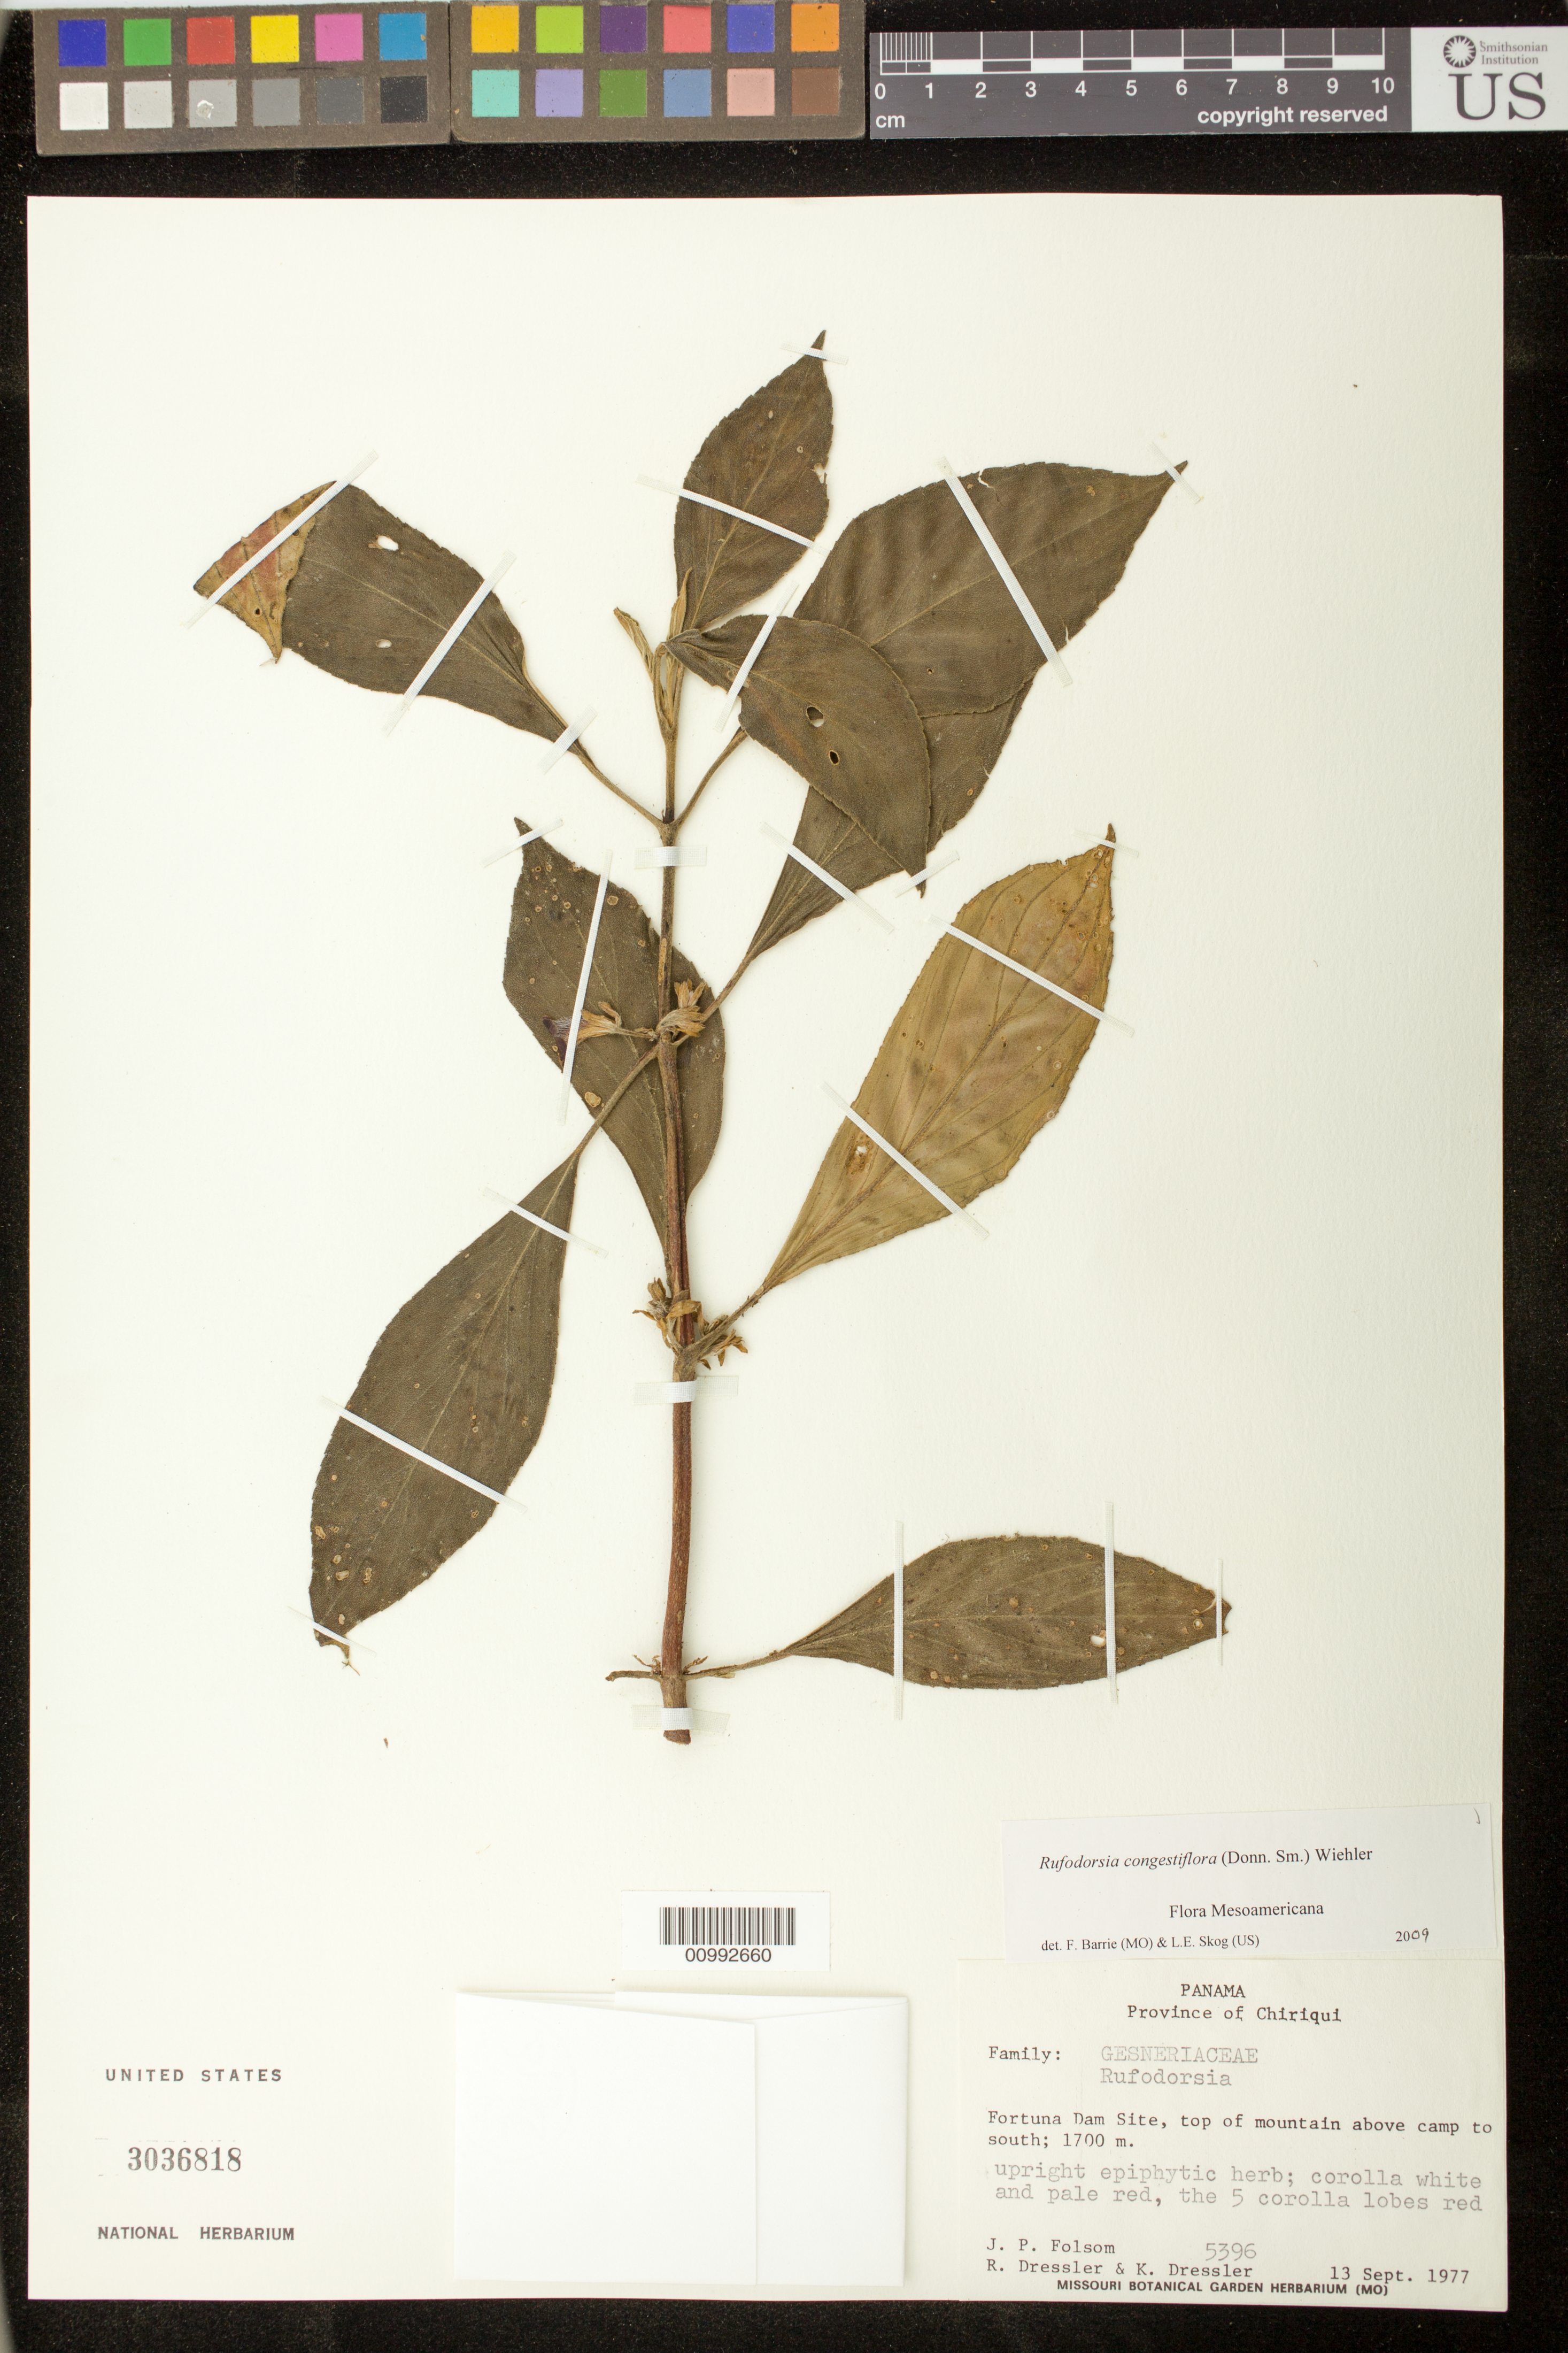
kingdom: Plantae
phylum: Tracheophyta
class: Magnoliopsida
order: Lamiales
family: Gesneriaceae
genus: Rufodorsia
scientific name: Rufodorsia congestiflora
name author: (Donn. Sm.) Wiehler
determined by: Barrie, F. R.; Skog, Laurence E.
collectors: J. P. Folsom, R. Dressler & K. Dressler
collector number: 5396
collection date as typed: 13 Sep 1977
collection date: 1977-09-13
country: Panama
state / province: Chiriquí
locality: Fortuna Dam site, top of mountain above camp to south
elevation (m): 1700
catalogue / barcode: US 3036818